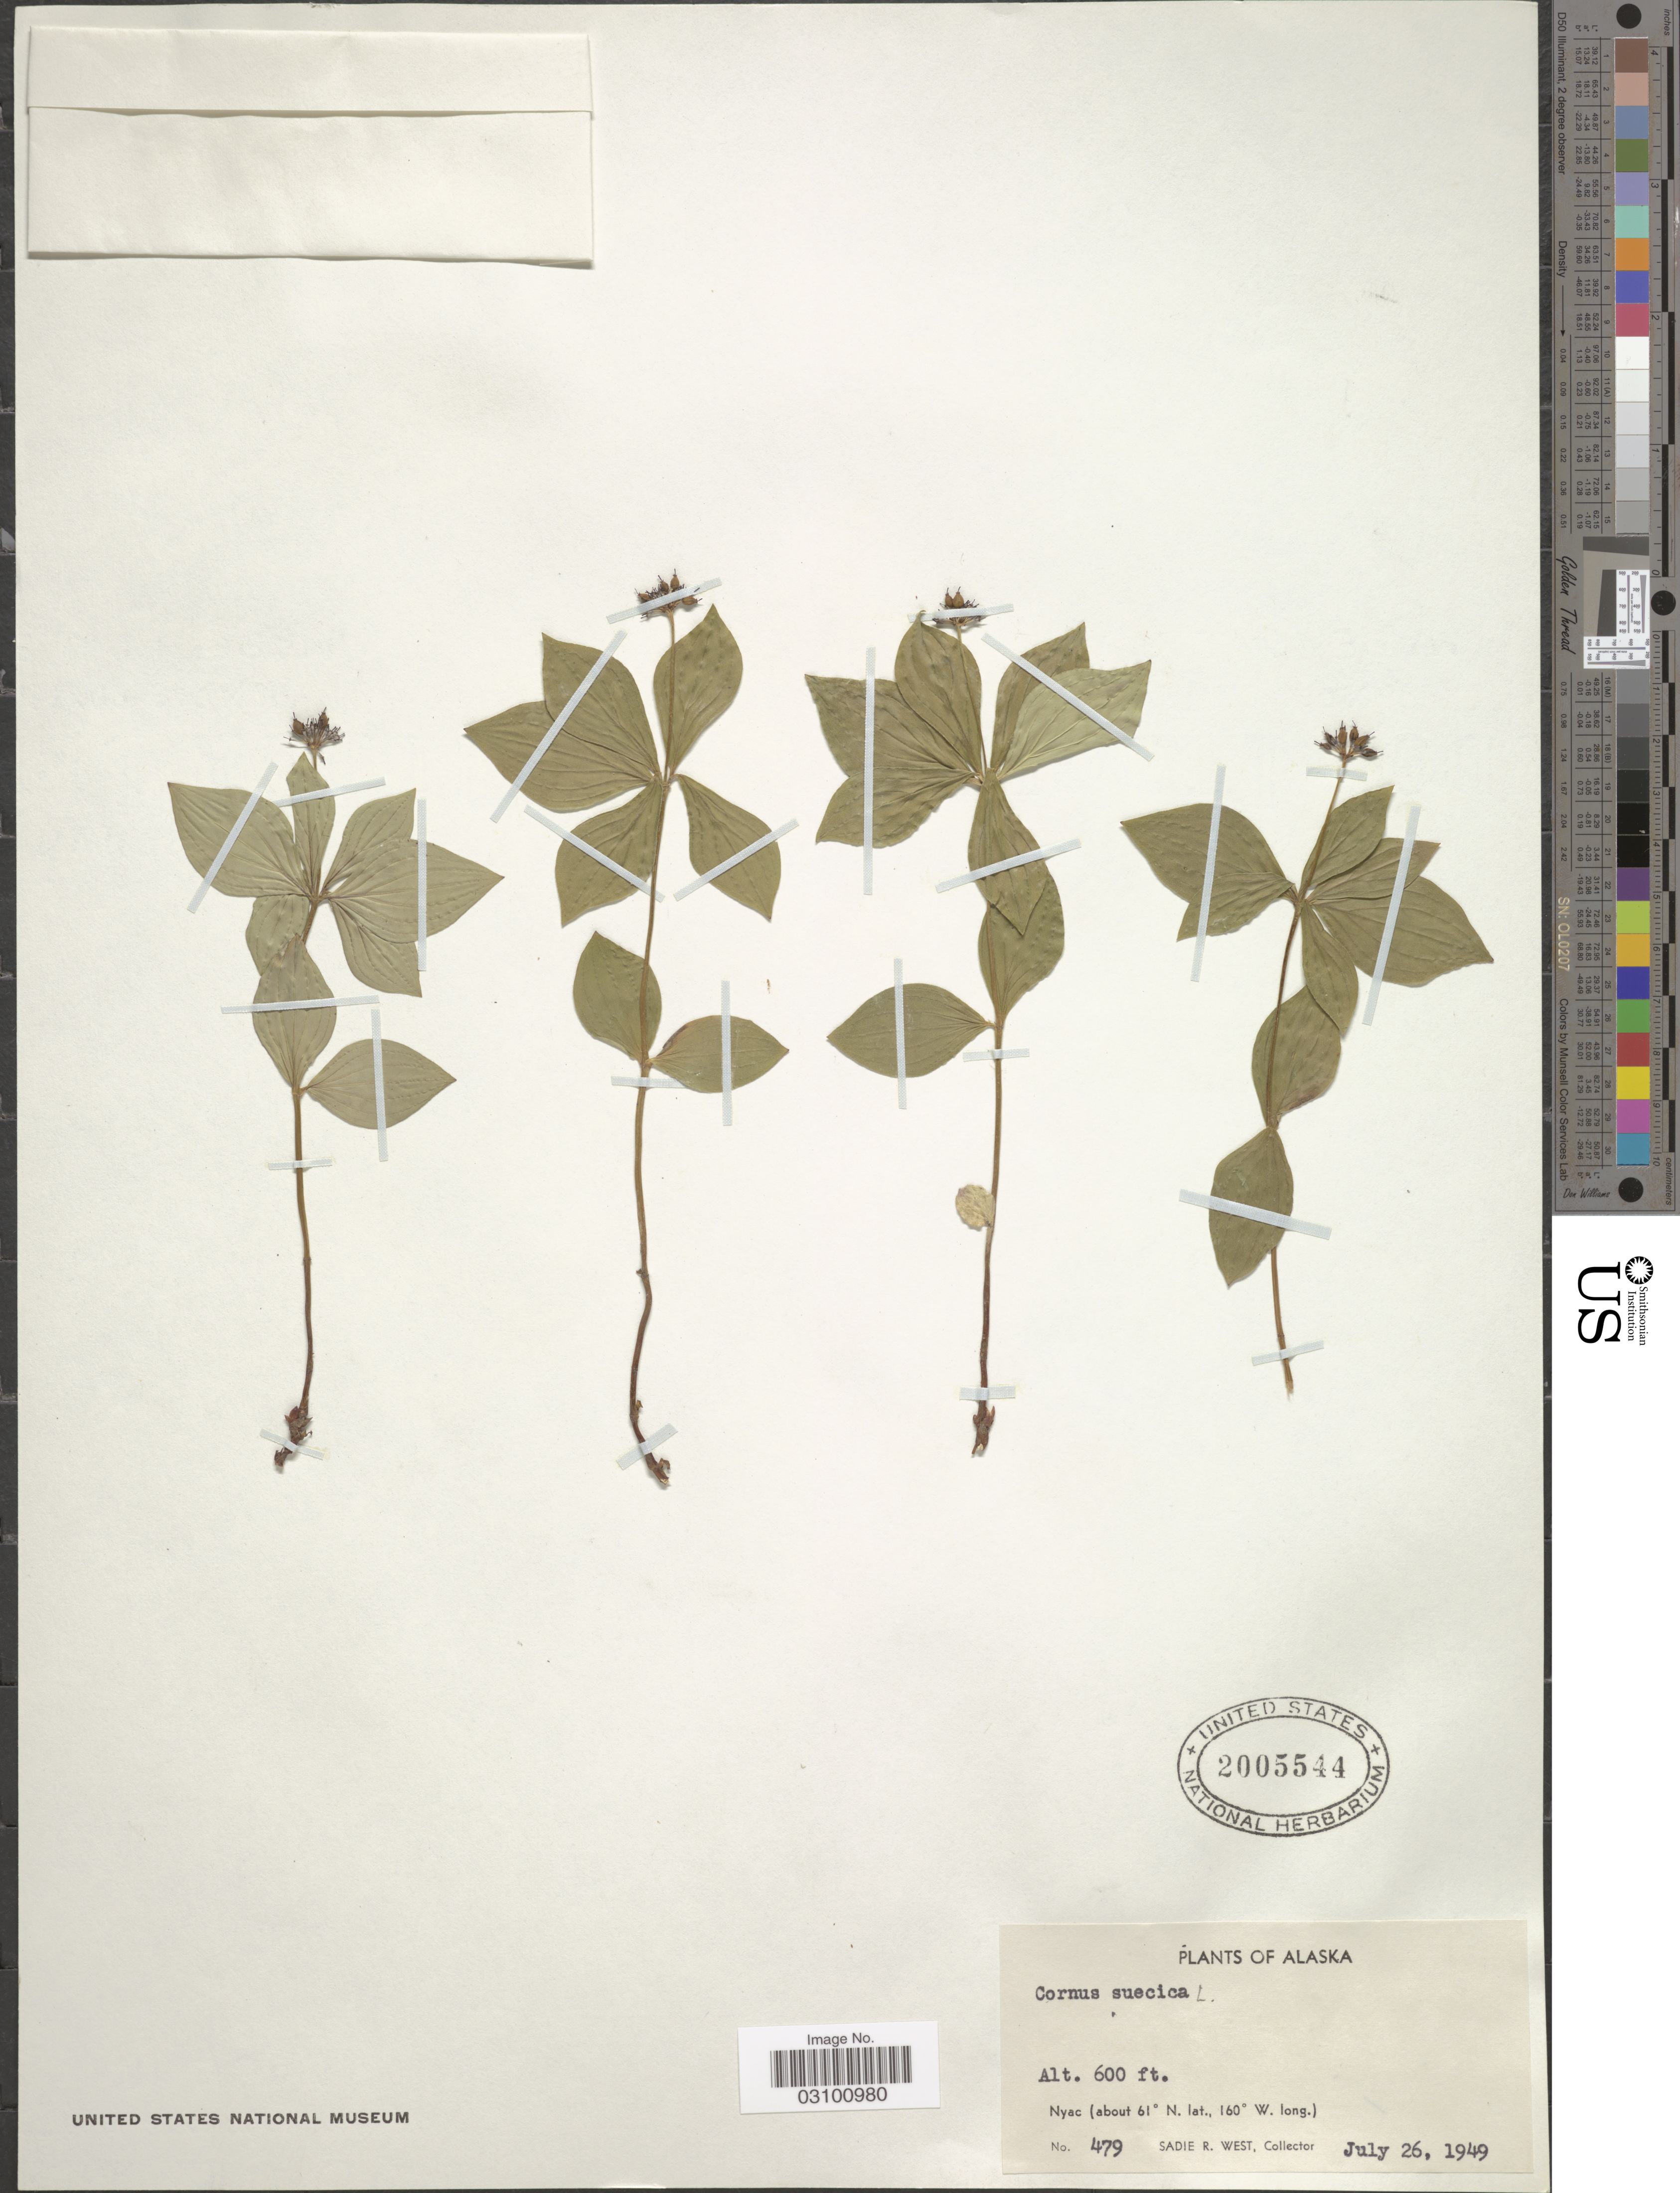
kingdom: Plantae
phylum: Tracheophyta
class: Magnoliopsida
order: Cornales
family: Cornaceae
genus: Cornus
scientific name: Cornus suecica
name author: L.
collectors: S. R. West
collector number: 479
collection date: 1949-07-26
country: United States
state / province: Alaska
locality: Nyac.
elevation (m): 183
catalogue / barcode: US 2005544